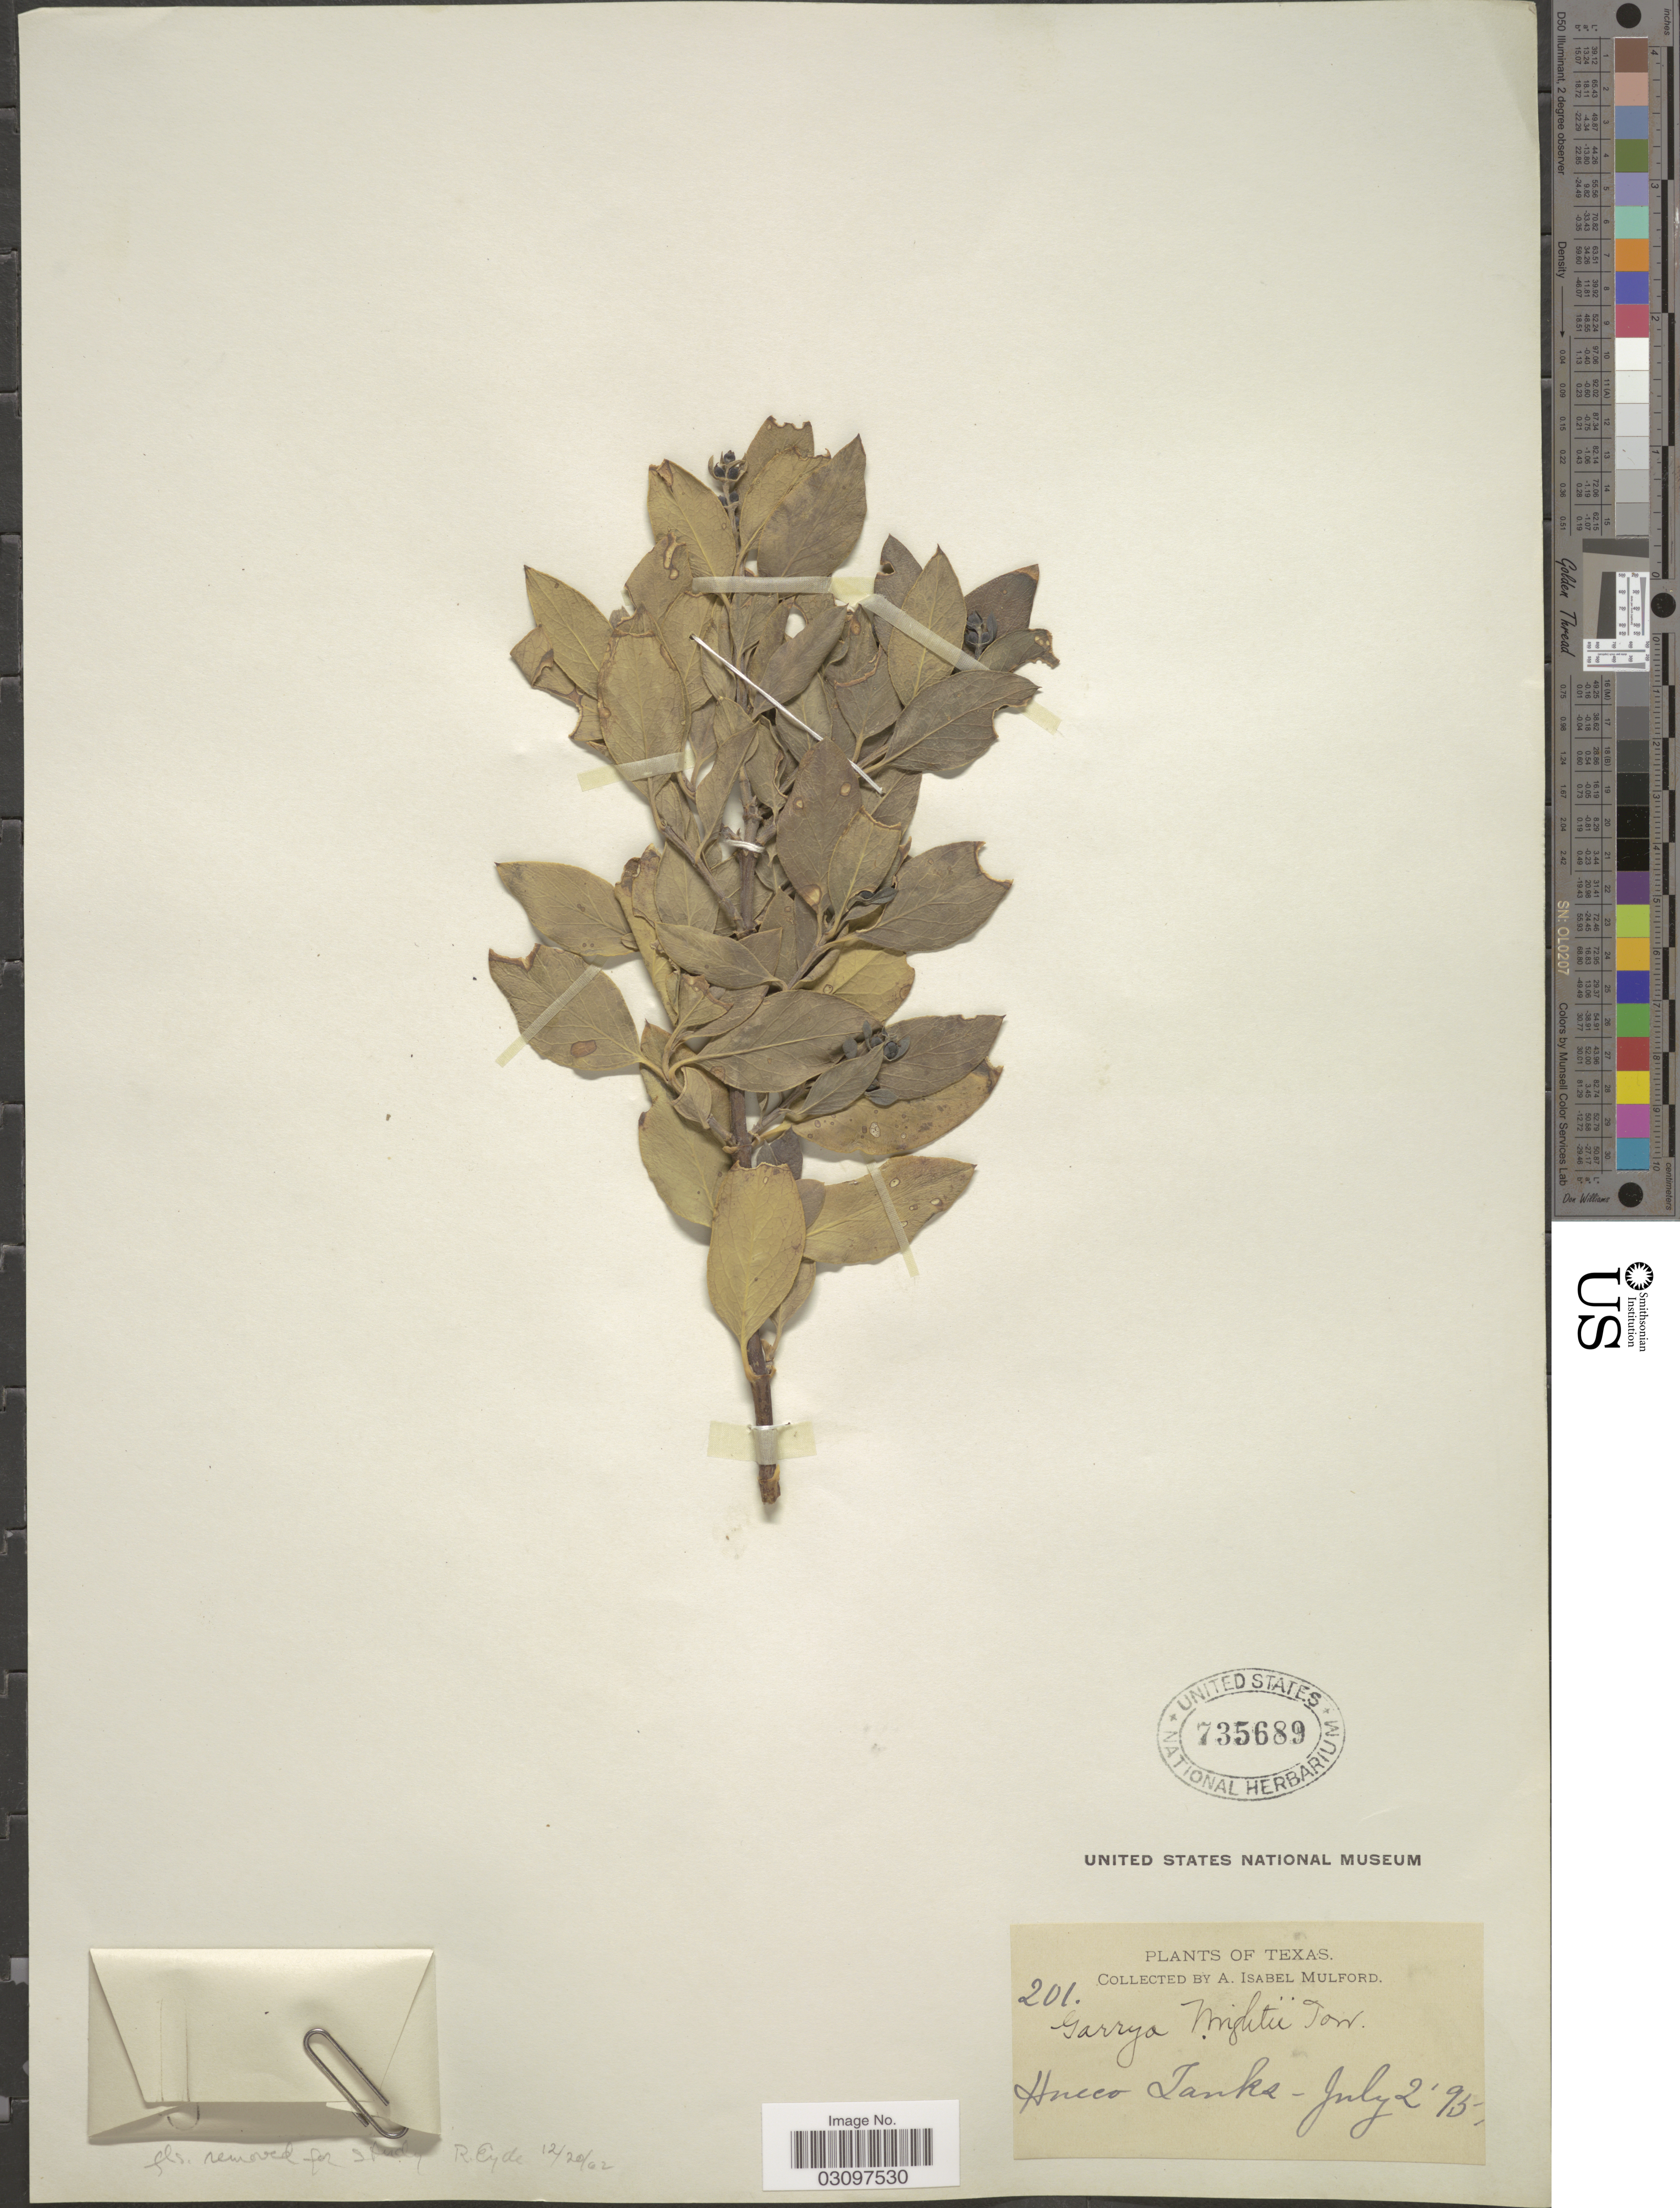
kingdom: Plantae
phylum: Tracheophyta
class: Magnoliopsida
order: Garryales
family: Garryaceae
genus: Garrya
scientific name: Garrya wrightii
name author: Torr.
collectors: A. Mulford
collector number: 201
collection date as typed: Transcribed d/m/y: 2/7/95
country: United States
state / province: Texas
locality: Hueco Tanks.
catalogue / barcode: US 735689